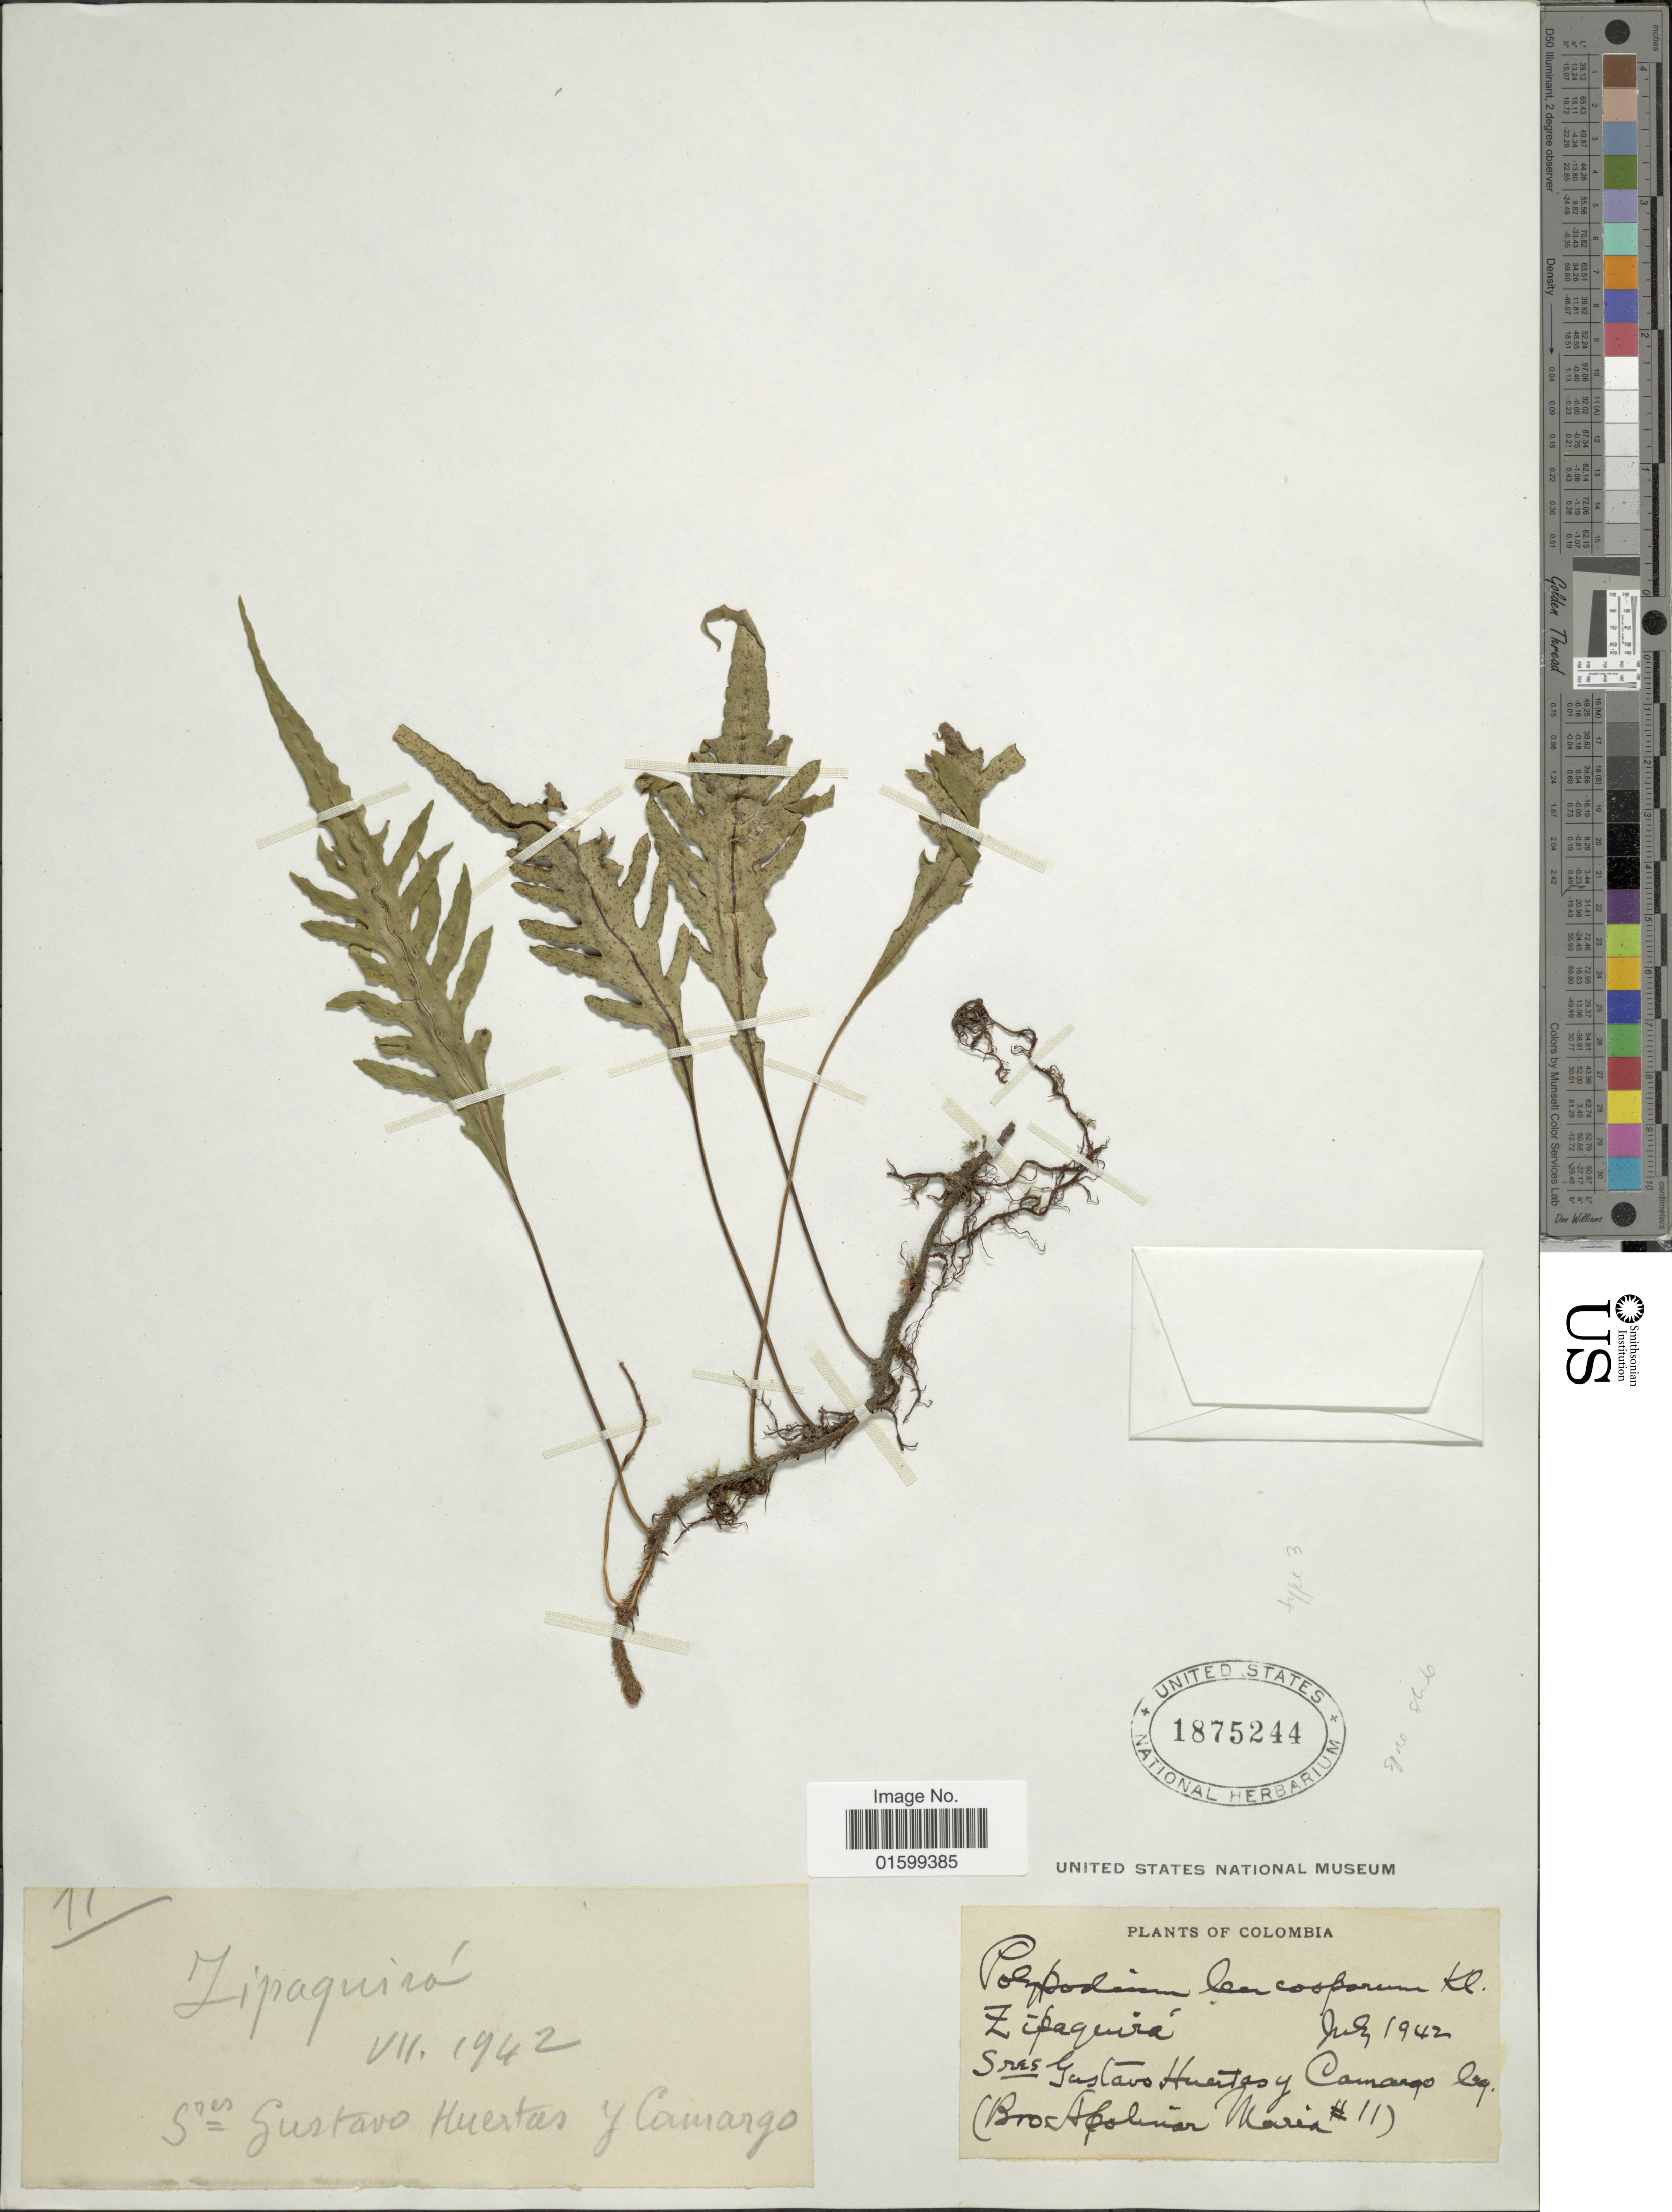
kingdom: Plantae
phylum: Tracheophyta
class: Polypodiopsida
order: Polypodiales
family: Polypodiaceae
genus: Pleopeltis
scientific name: Pleopeltis x leucospora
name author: (Klotzsch) L.B. Moore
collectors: B. Apolinar-Maria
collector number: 11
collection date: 1942-07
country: Colombia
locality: Zipaquirá, Sres Gustavo Huertas y Camargo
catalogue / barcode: US 1875244